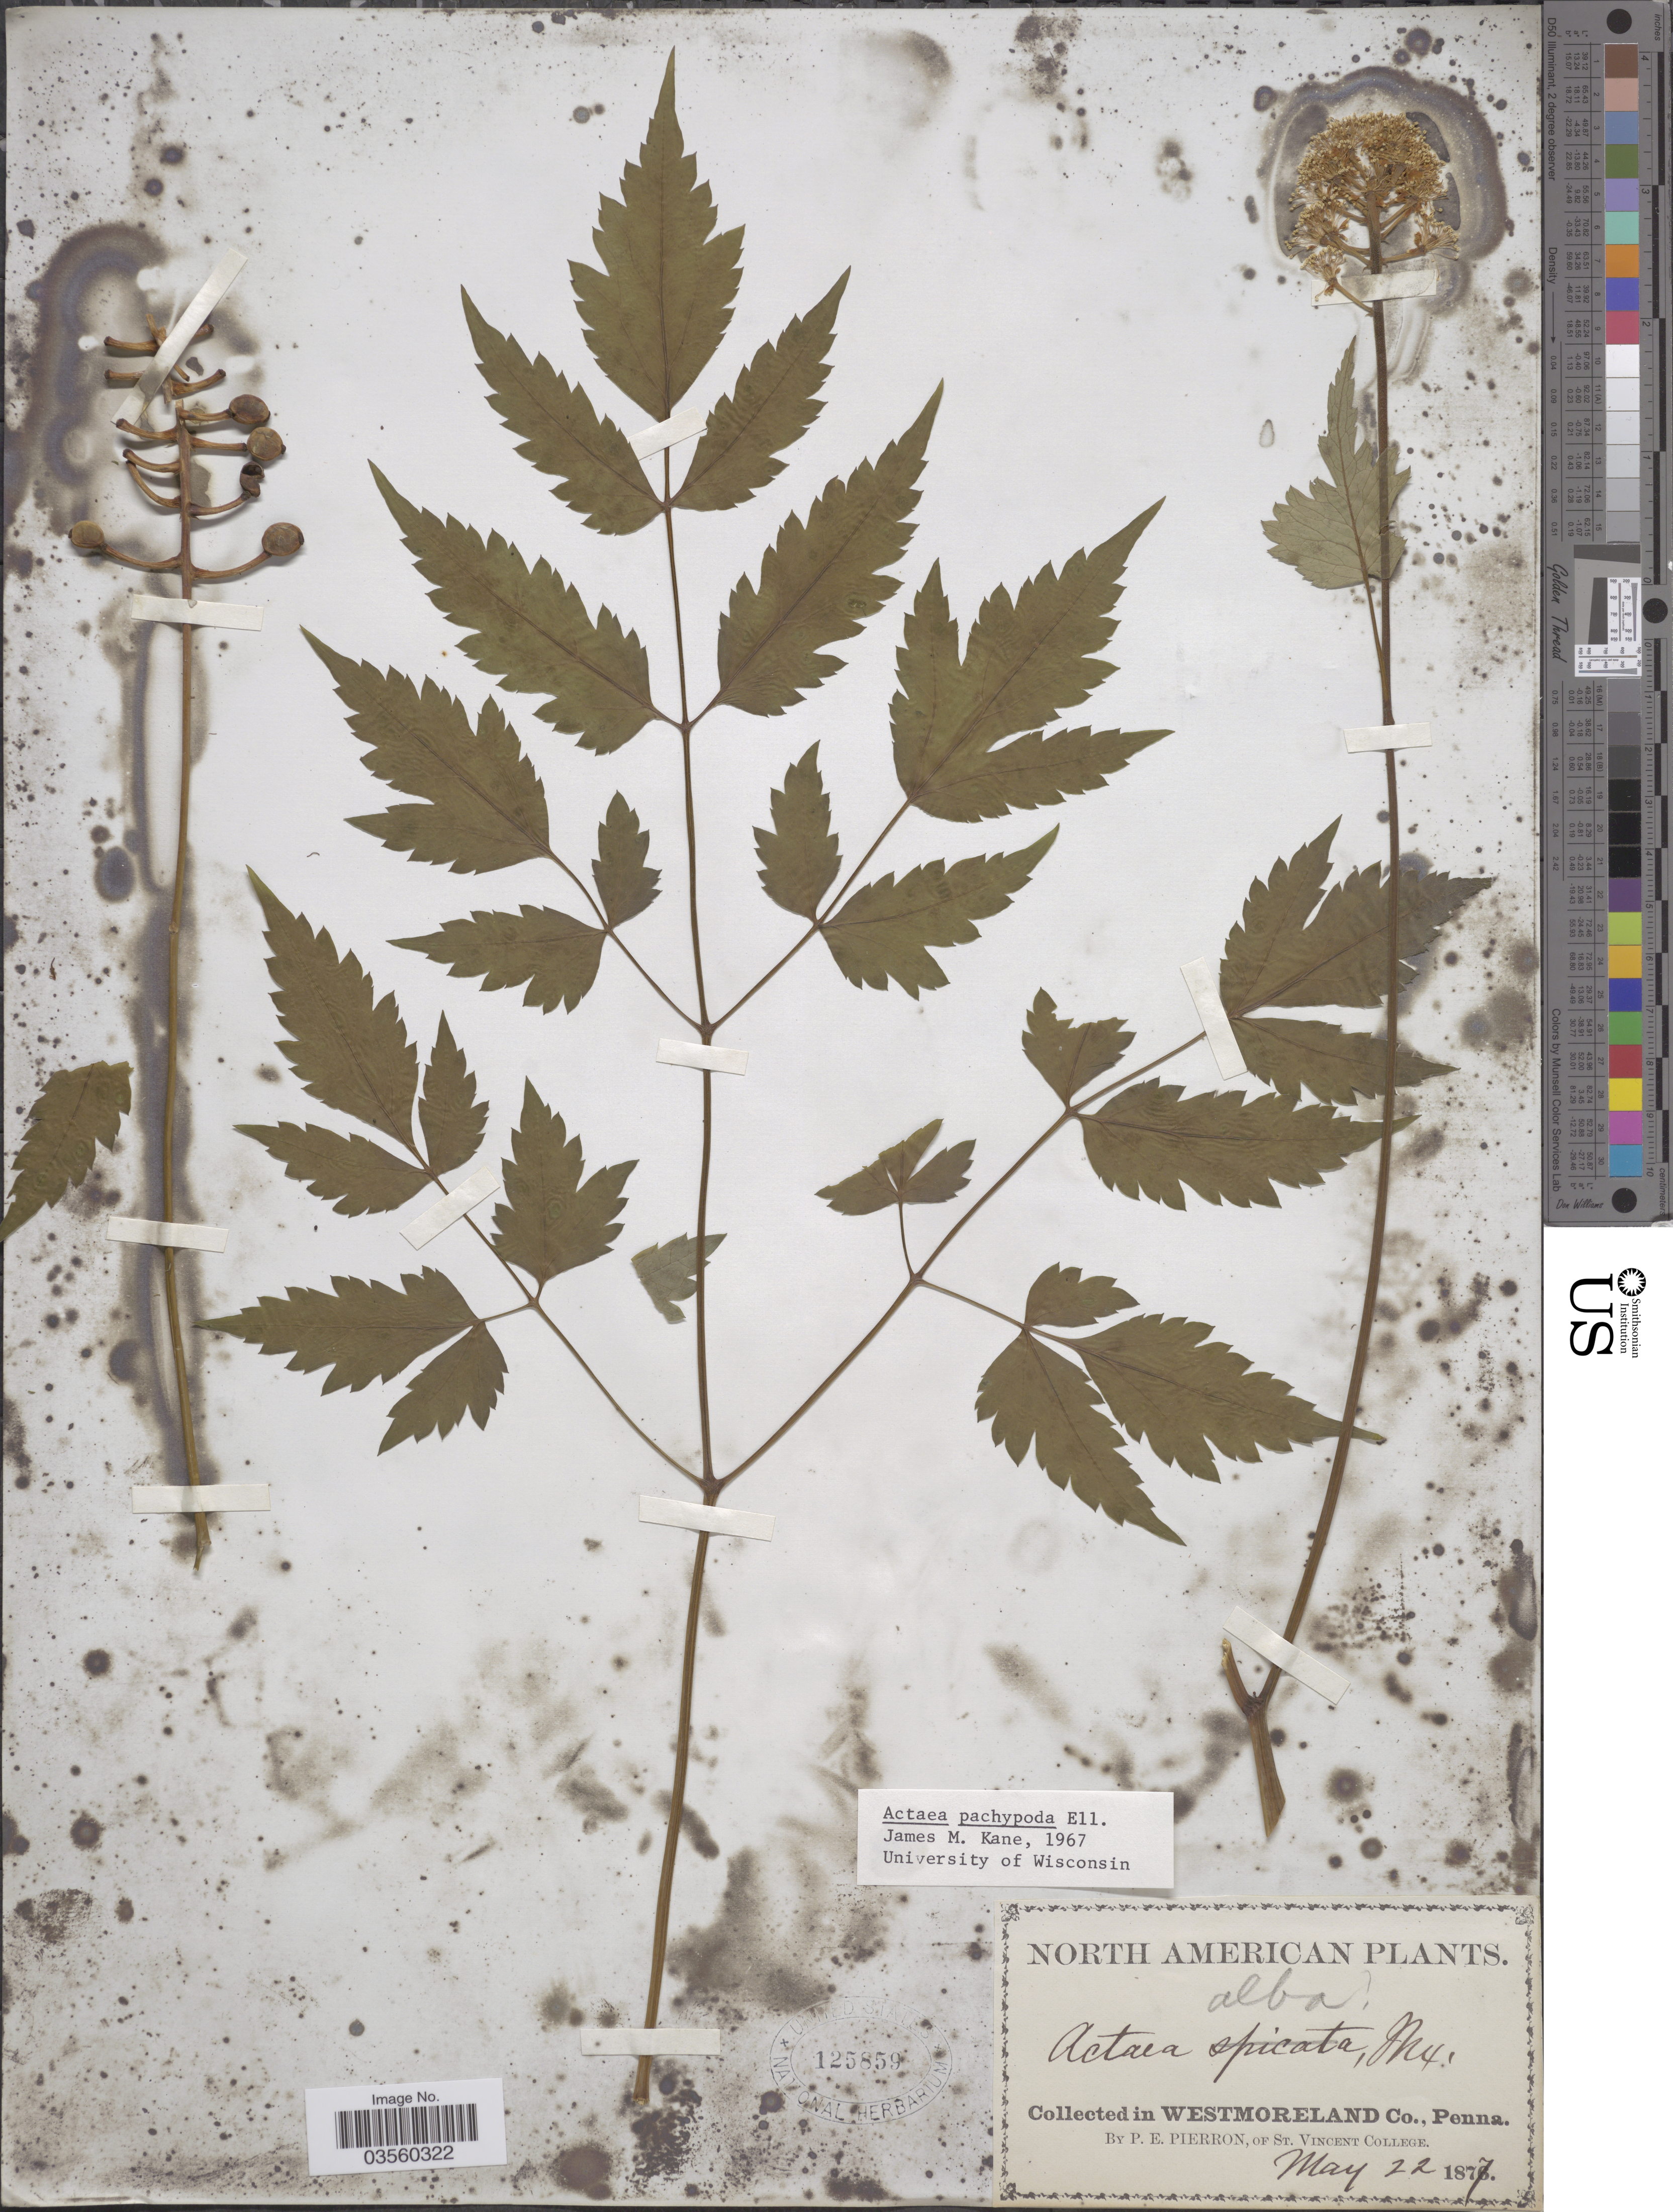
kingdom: Plantae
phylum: Tracheophyta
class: Magnoliopsida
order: Ranunculales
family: Ranunculaceae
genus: Actaea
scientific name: Actaea pachypoda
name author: Elliott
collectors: P. Pierron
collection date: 1877-05-22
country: United States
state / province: Pennsylvania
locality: Westmoreland Co.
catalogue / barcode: US 125859